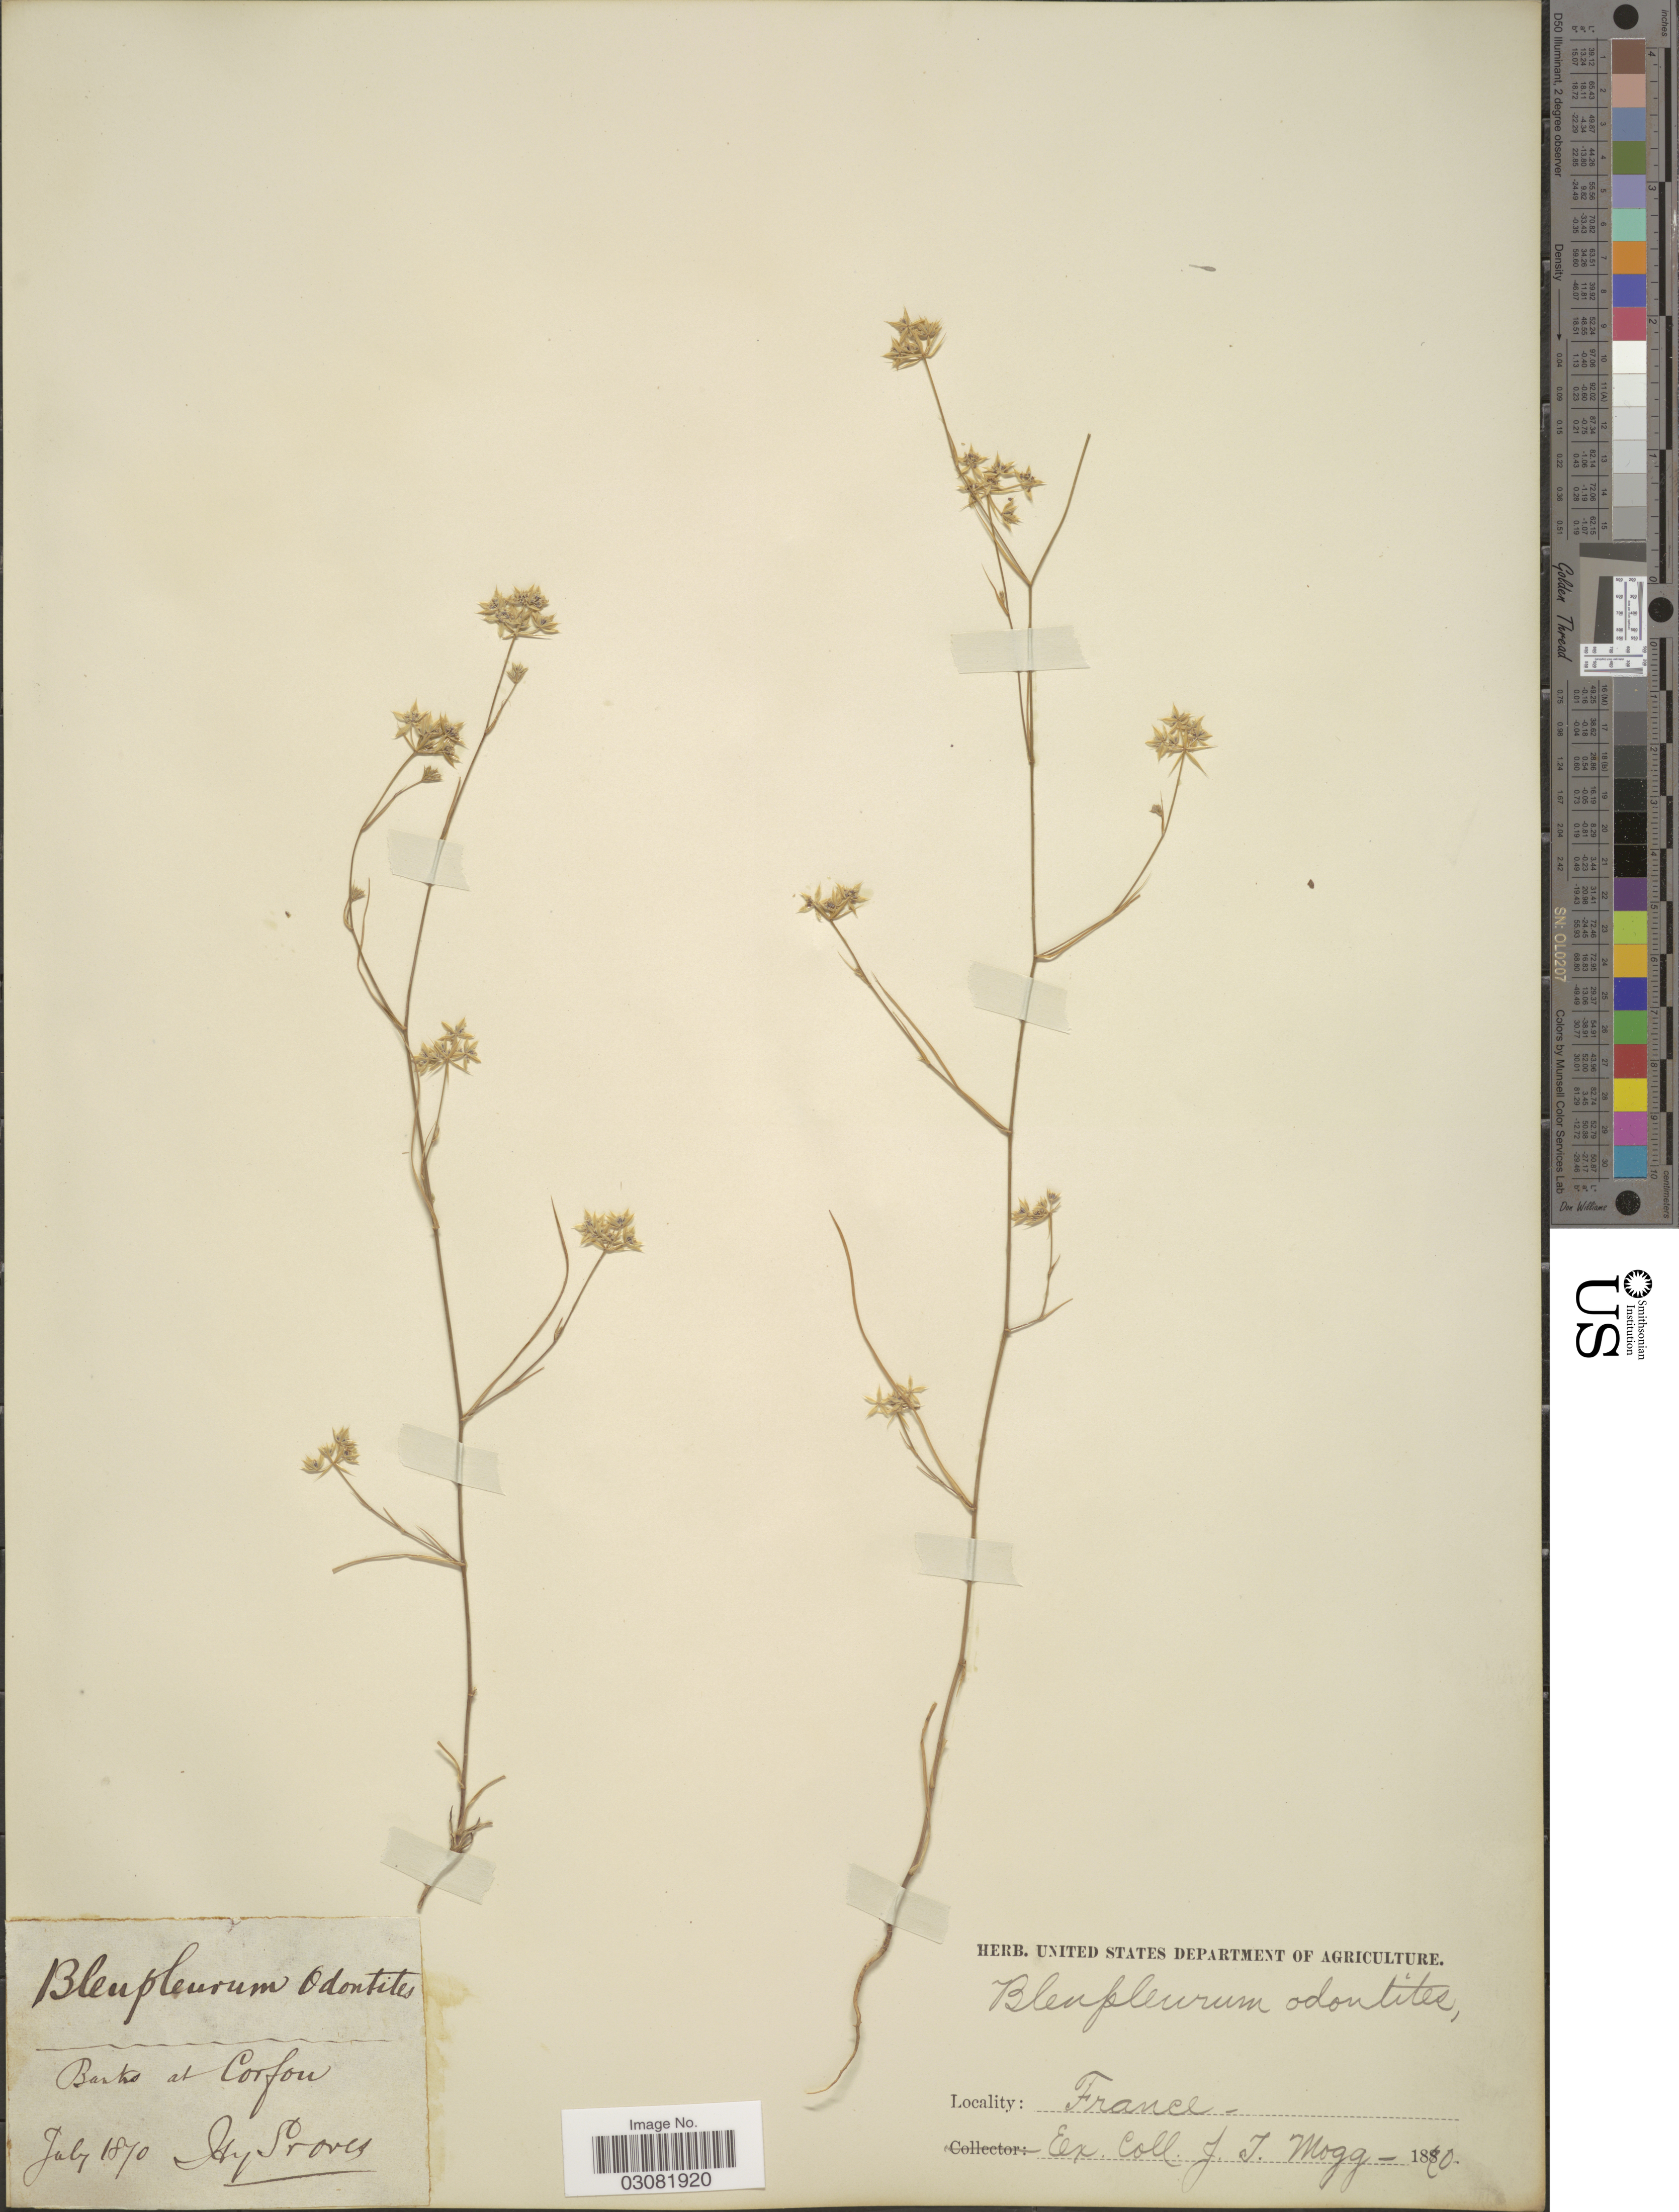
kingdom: Plantae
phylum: Tracheophyta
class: Magnoliopsida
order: Apiales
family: Apiaceae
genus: Bupleurum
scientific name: Bupleurum odontites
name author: L.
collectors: J. T. Moggridge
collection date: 1870-07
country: France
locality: Banks at Corfon.